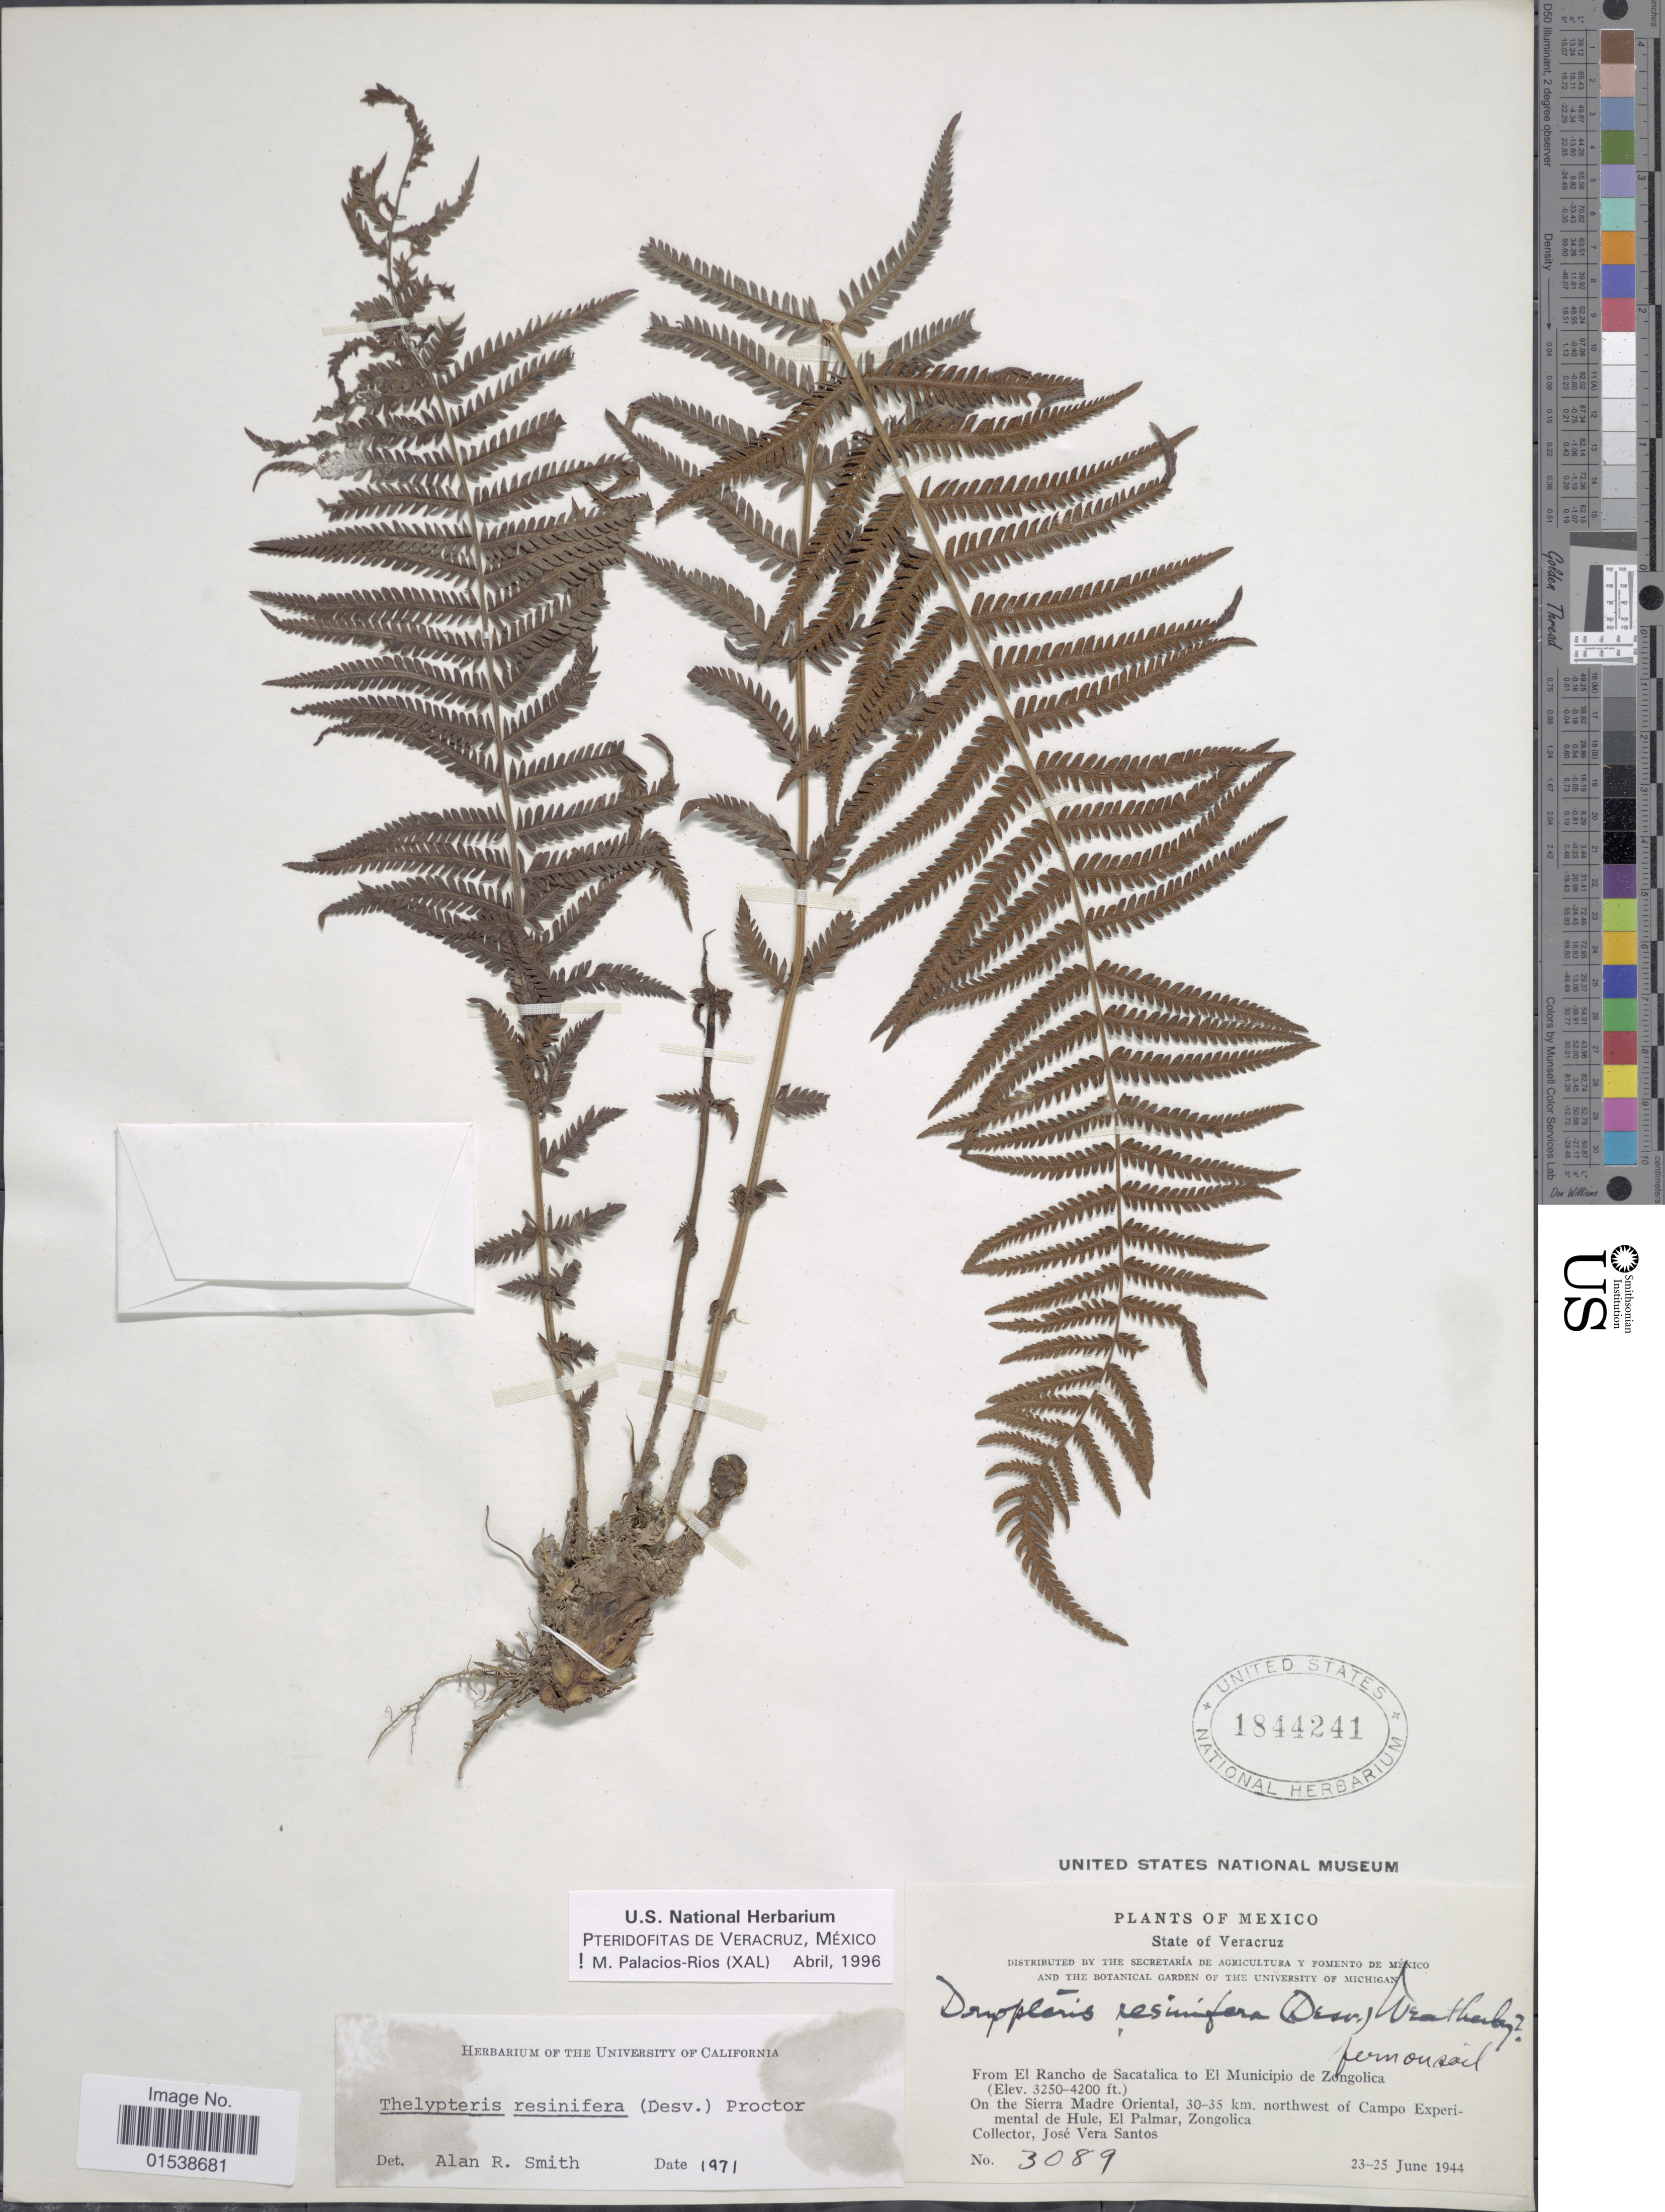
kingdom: Plantae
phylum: Tracheophyta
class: Polypodiopsida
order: Polypodiales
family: Thelypteridaceae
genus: Amauropelta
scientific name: Amauropelta resinifera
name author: (Desv.) Pic. Serm.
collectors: J. Santos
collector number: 3089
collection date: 1944-06-23/1944-06-25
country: Mexico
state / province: Veracruz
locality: State of Vera Cruz, from El Rancho de Sacatalica to El Municipio de Zongolica, on the Sierra Madre Oriental, 30-35 km northwest of Campo Experimental de Hule, El Palmar, Zongolica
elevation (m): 991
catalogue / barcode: US 1844241